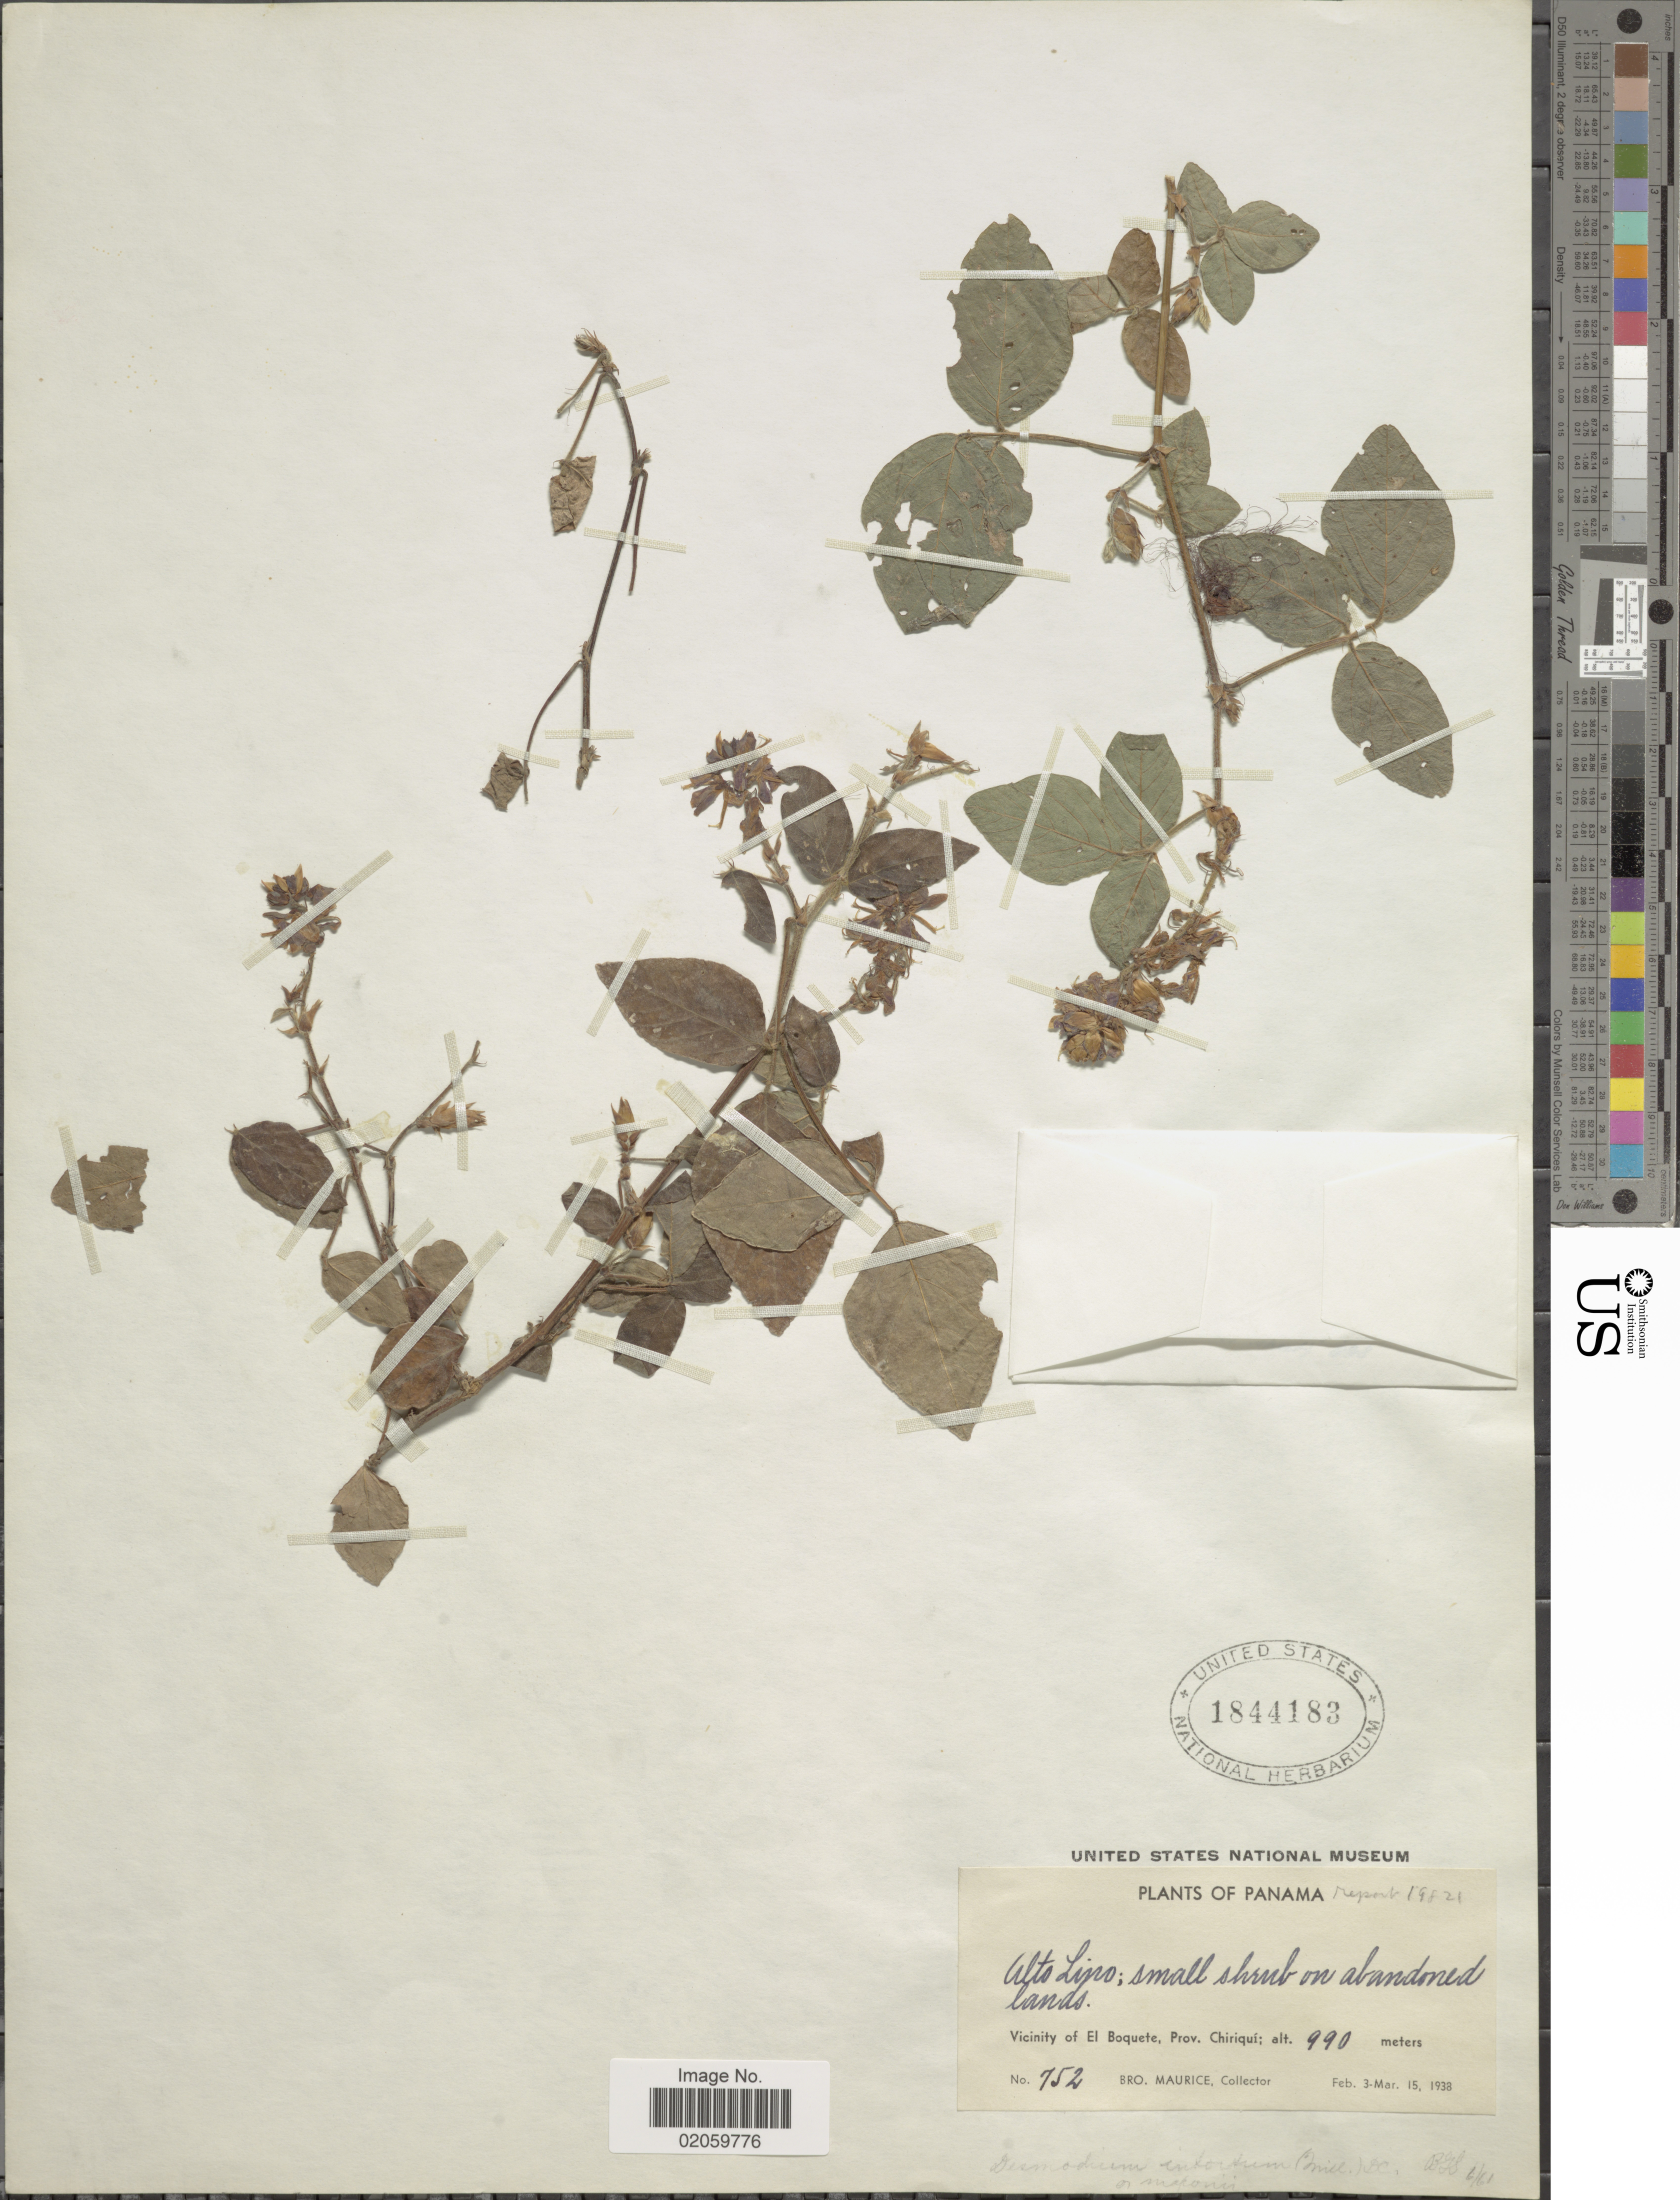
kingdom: Plantae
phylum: Tracheophyta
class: Magnoliopsida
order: Fabales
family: Fabaceae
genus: Desmodium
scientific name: Desmodium intortum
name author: (Mill.) Urb.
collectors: B. Maurice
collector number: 752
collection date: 1938-02-03/1938-03-15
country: Panama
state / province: Chiriqui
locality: Vicinity of El Boquete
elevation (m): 990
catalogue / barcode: US 1844183